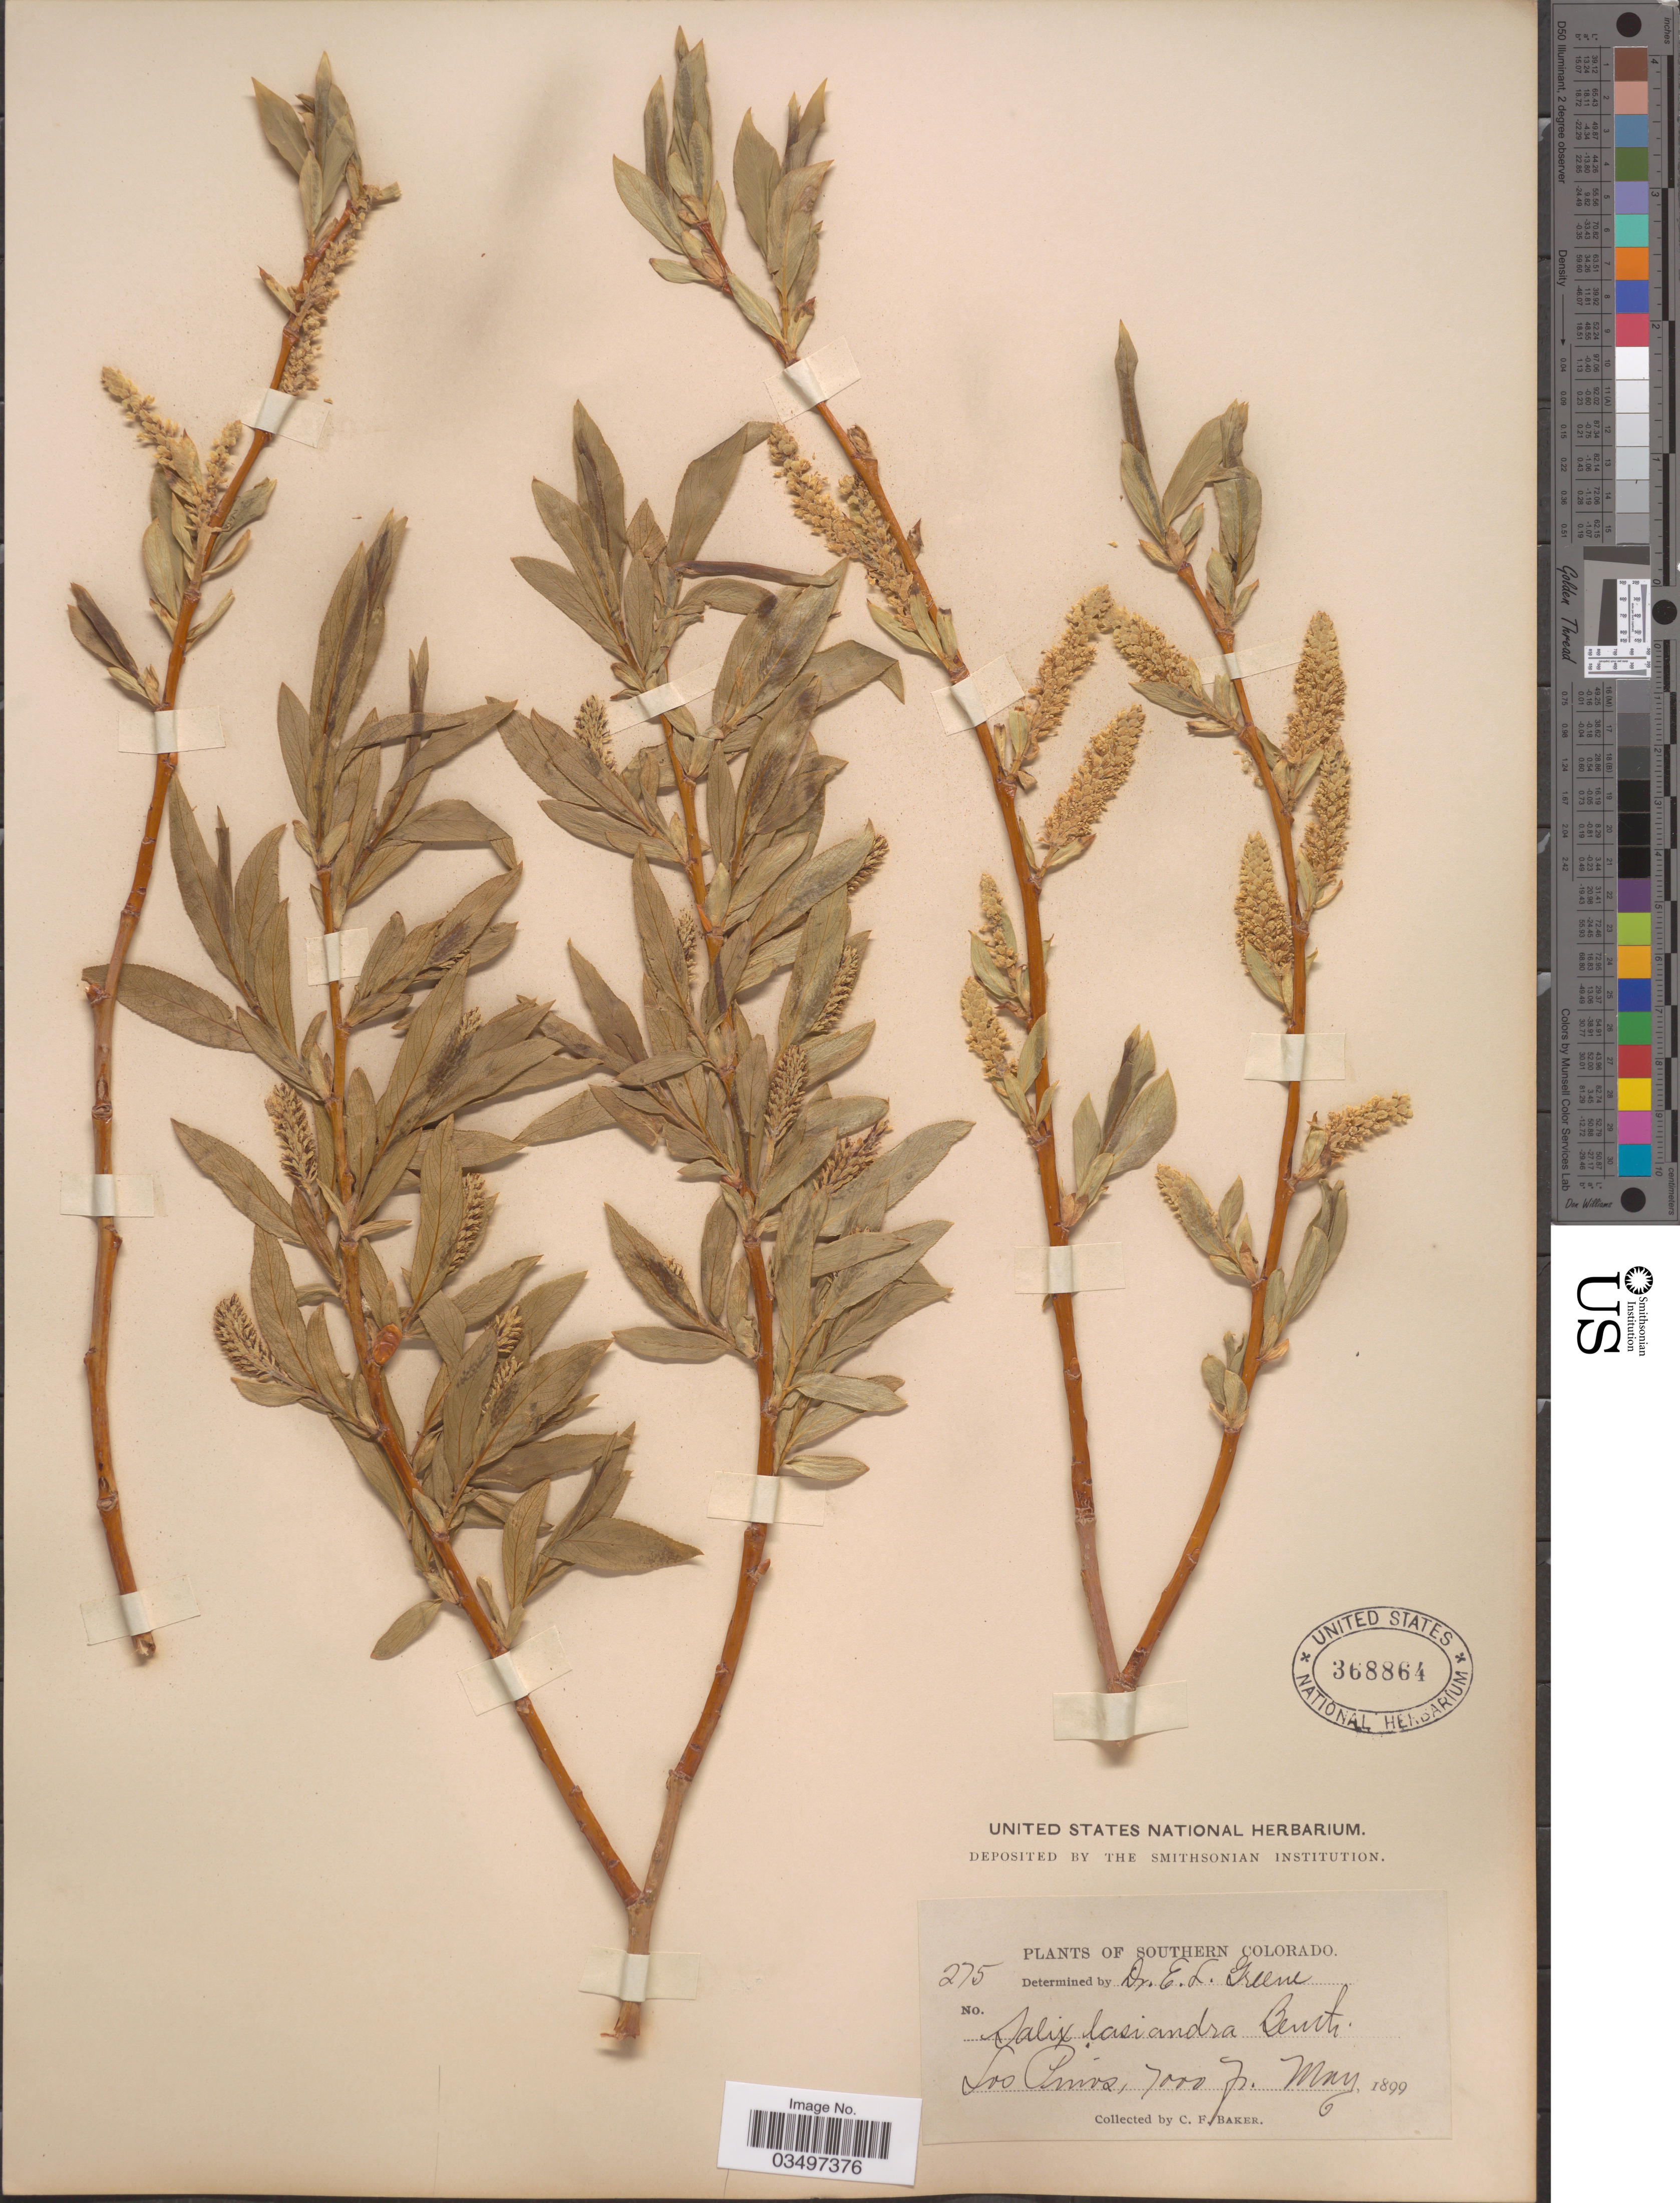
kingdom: Plantae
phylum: Tracheophyta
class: Magnoliopsida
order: Malpighiales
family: Salicaceae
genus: Salix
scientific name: Salix fendleriana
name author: Andersson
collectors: C. F. Baker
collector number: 275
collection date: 1899-05-06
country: United States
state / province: Colorado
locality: Southern Colorado. Los Pinos.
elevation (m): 305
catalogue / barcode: US 368864